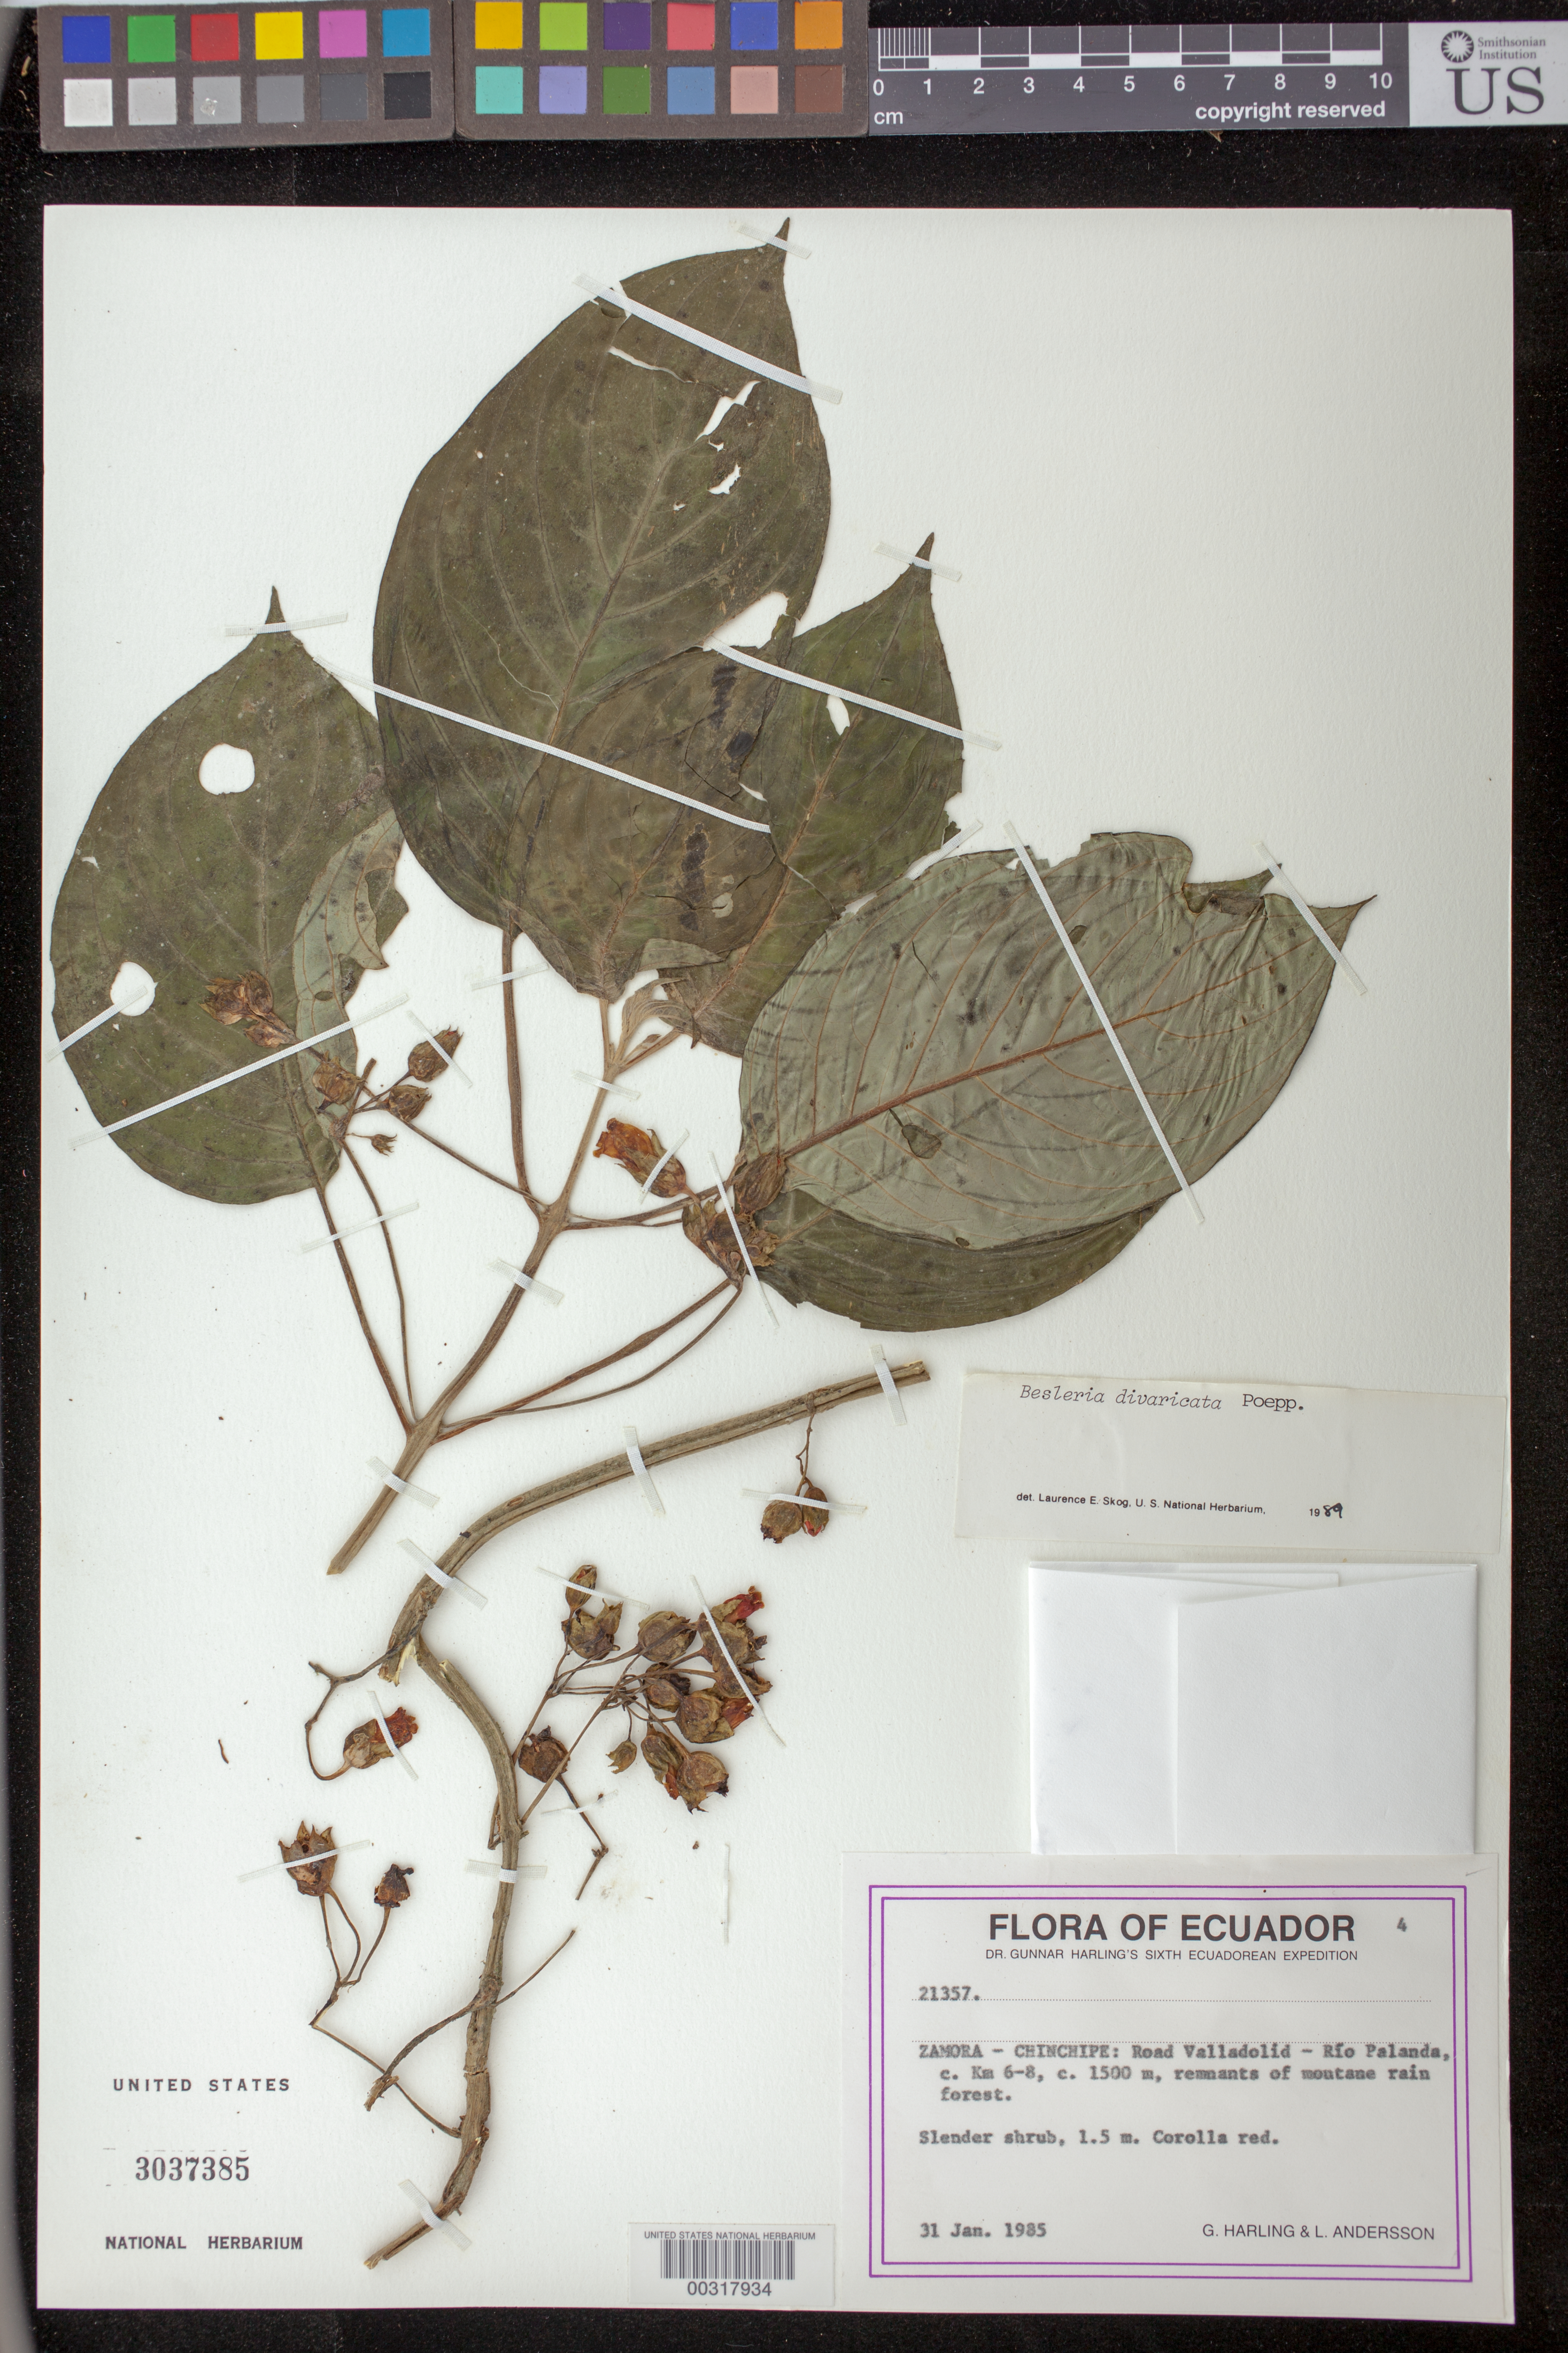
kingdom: Plantae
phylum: Tracheophyta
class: Magnoliopsida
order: Lamiales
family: Gesneriaceae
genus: Besleria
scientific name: Besleria divaricata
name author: Poepp.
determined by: Skog, Laurence E.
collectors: G. Harling & L. Andersson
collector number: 21357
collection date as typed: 31 Jan 1985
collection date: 1985-01-31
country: Ecuador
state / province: Zamora-Chinchipe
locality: Road Valladolid - Río Palanda, c. Km 6-8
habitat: Remnants of montane rain forest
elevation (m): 1500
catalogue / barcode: US 3037385